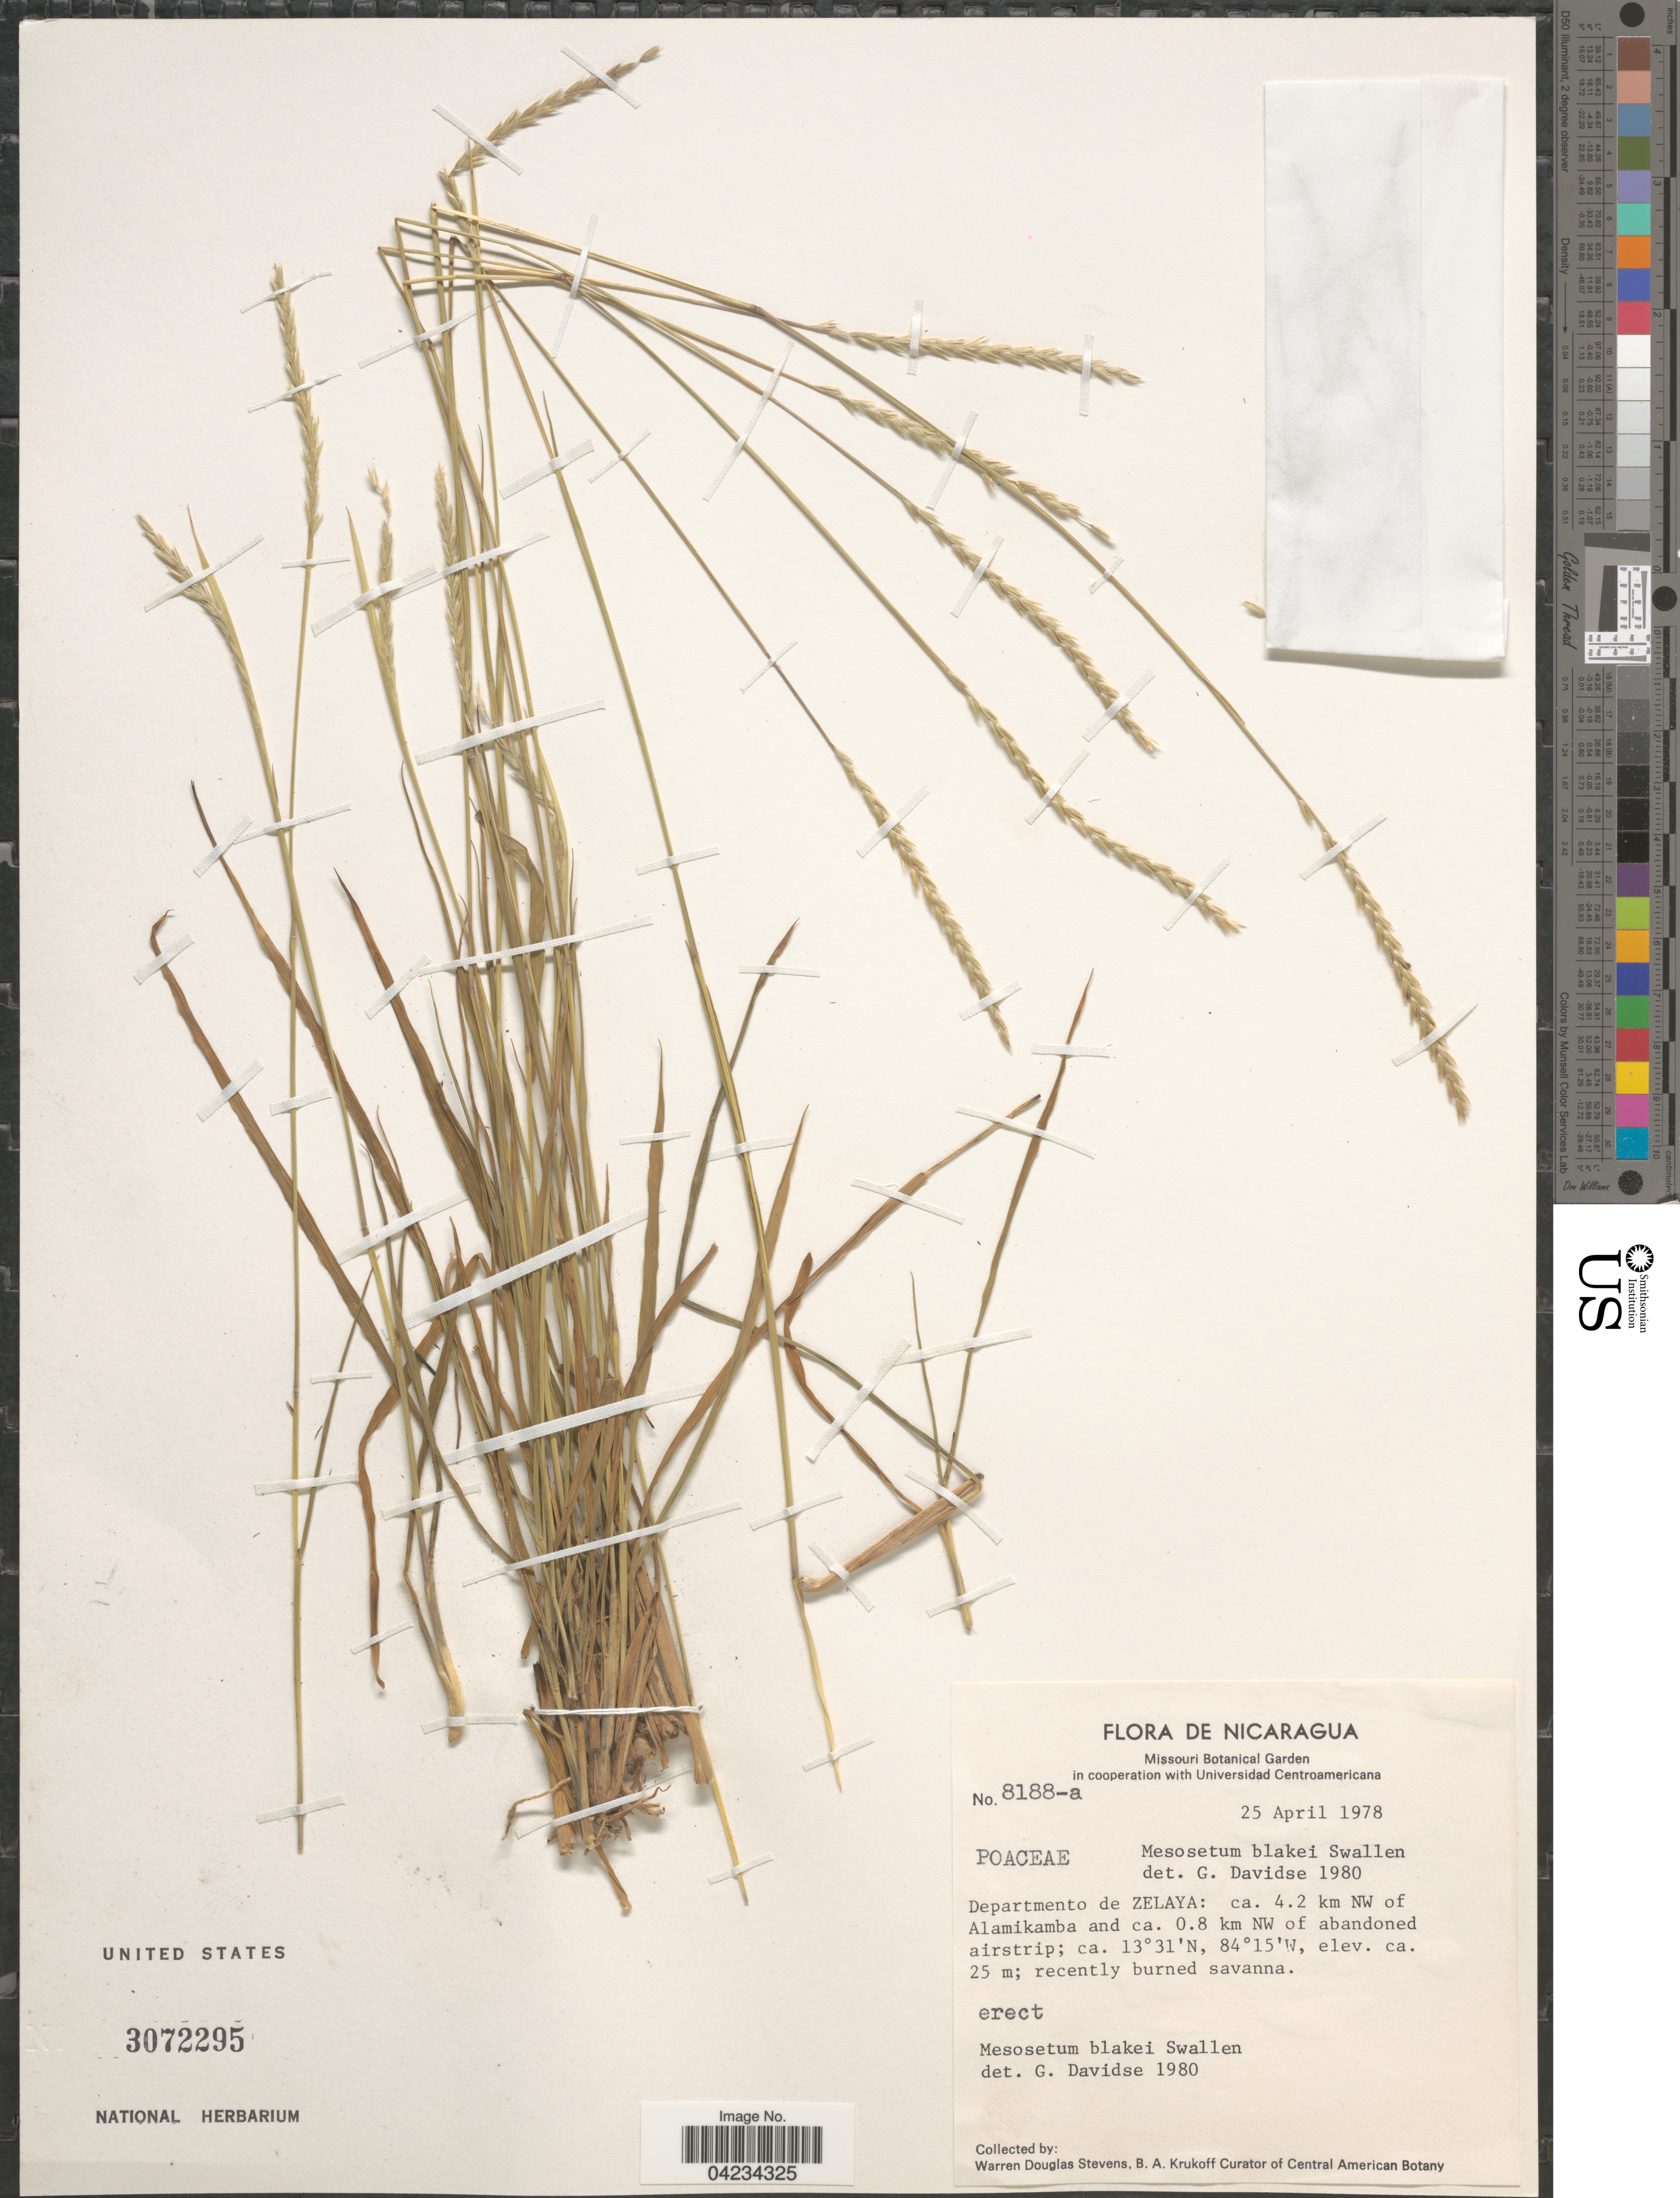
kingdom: Plantae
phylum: Tracheophyta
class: Liliopsida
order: Poales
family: Poaceae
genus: Mesosetum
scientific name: Mesosetum blakei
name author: Swallen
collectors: W. D. Stevens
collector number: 8188-a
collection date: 1978-04-25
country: Nicaragua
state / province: Atlántico Norte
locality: Departmento de Zelaya: ca. 4.2 km NW of Alamikamba and ca. 0.8 km NW of abandoned airstrip.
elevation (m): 25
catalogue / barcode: US 3072295